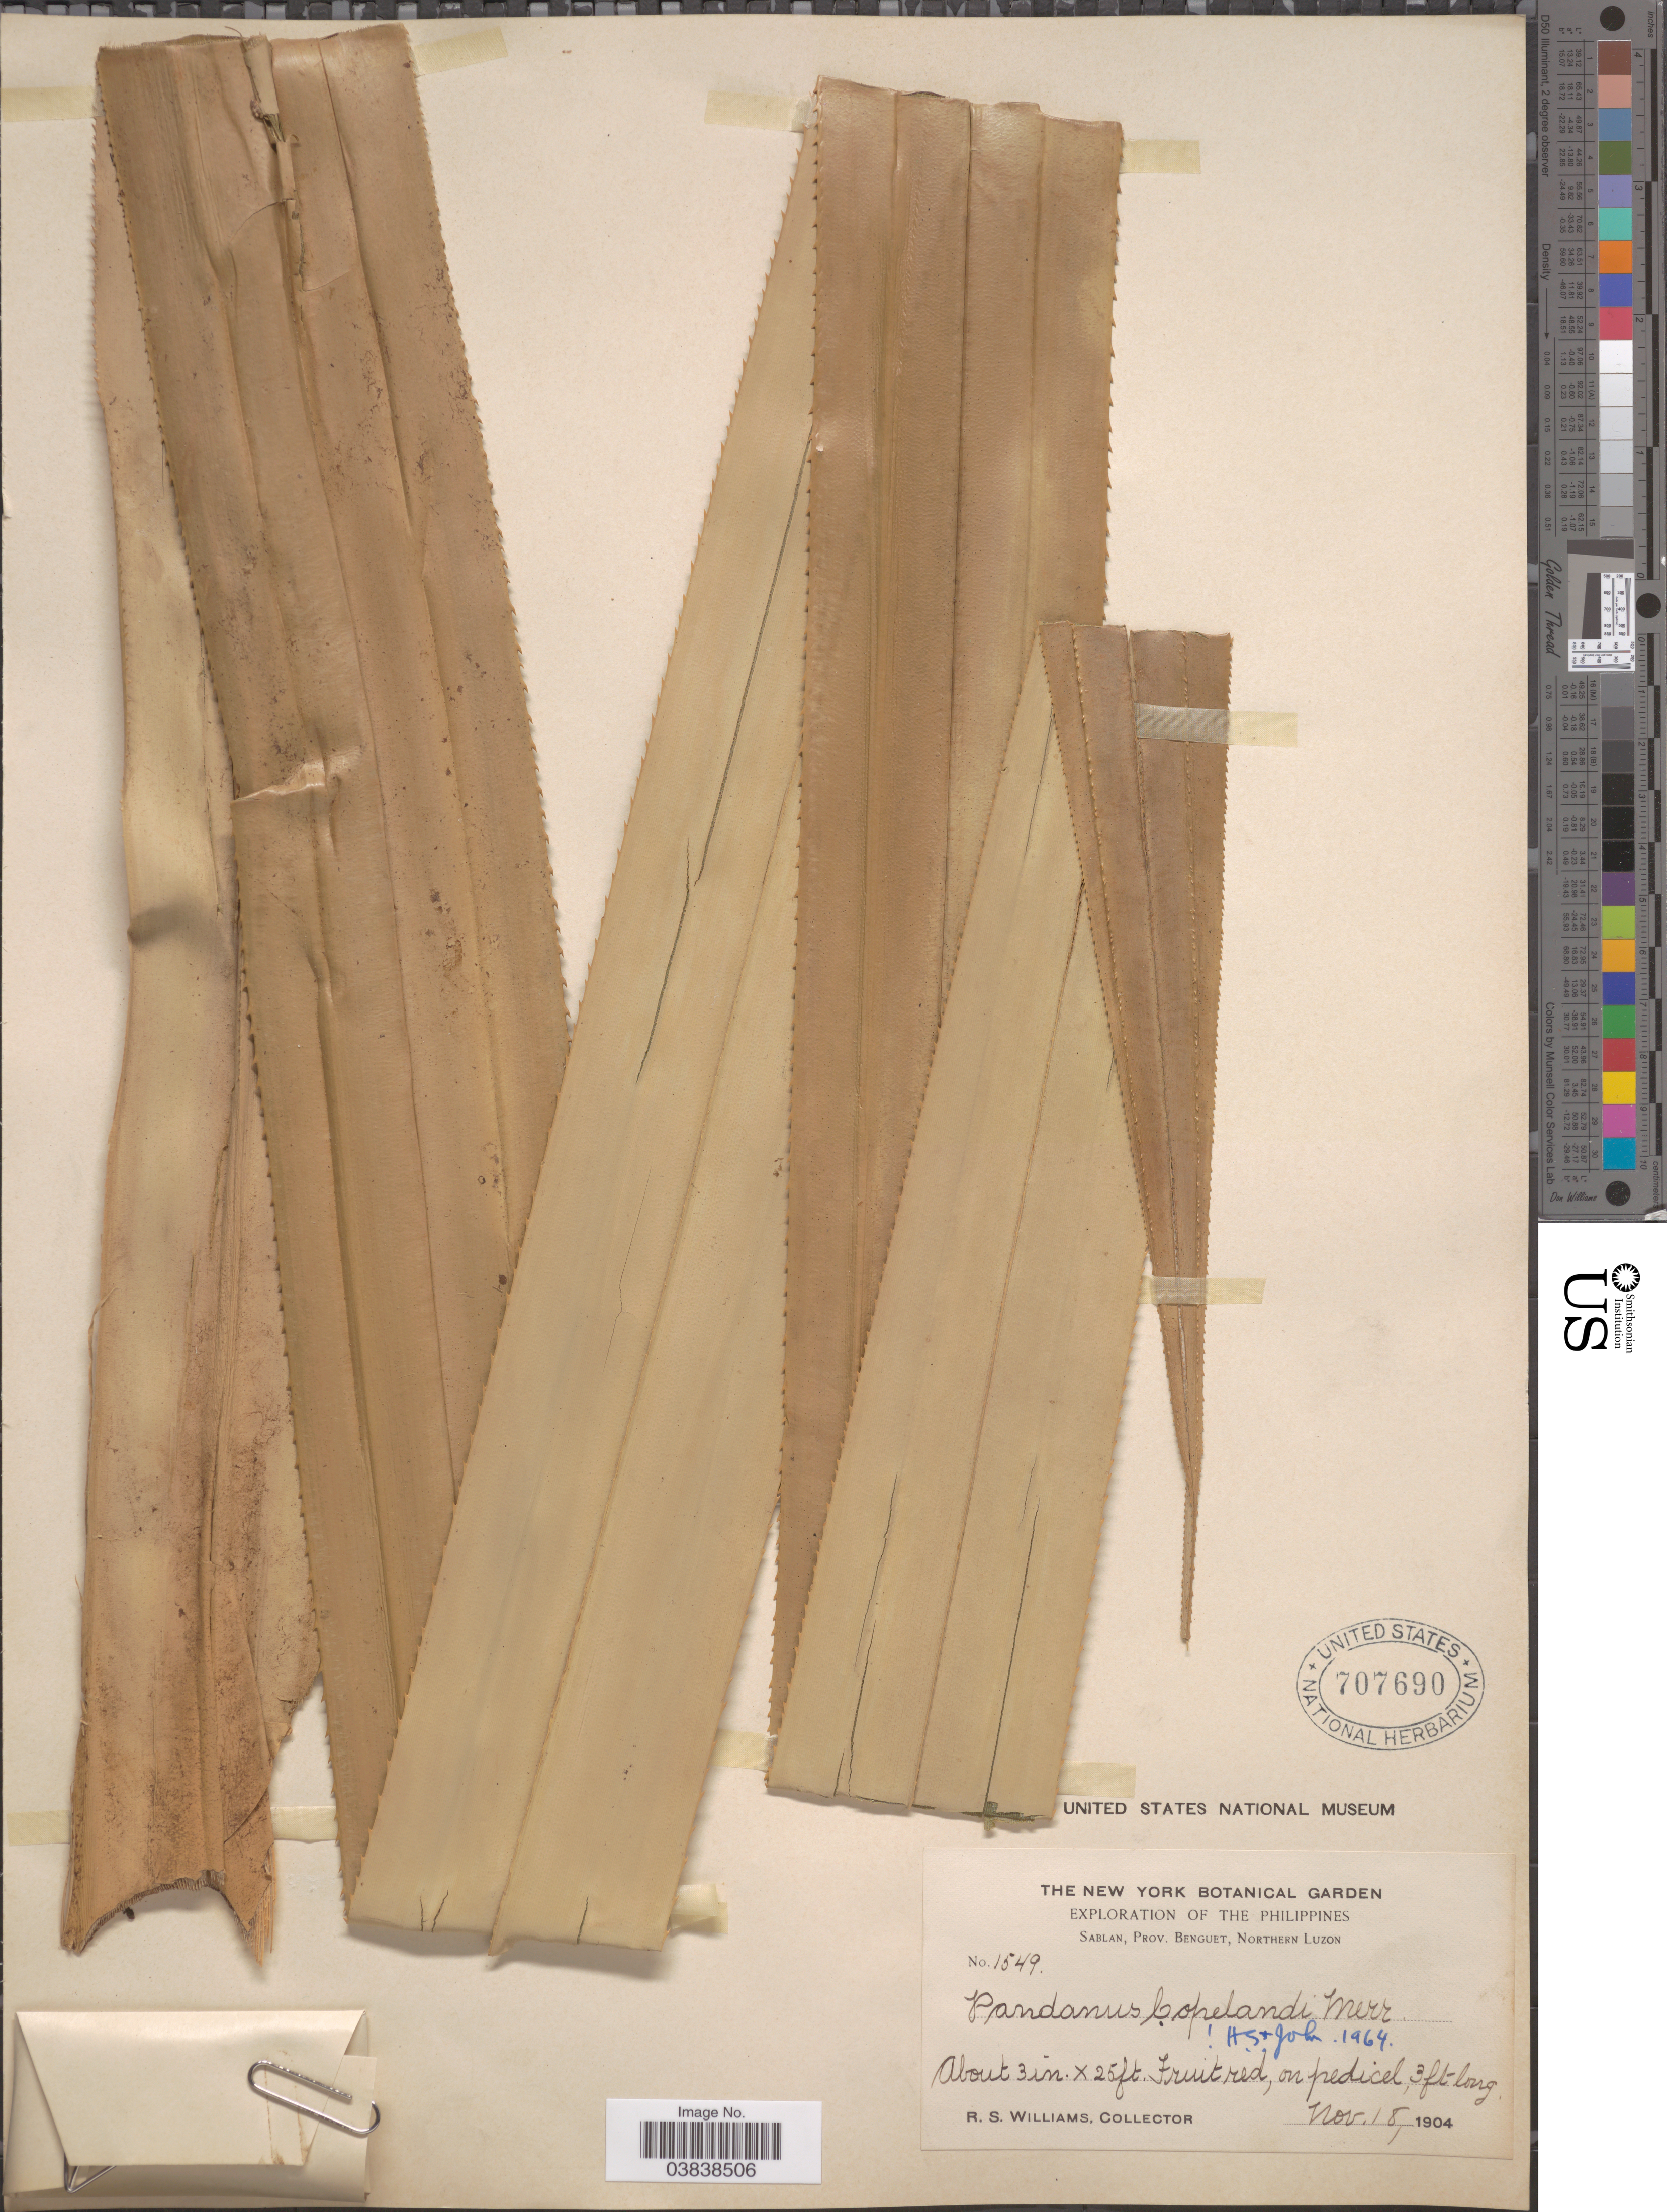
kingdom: Plantae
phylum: Tracheophyta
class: Liliopsida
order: Pandanales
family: Pandanaceae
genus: Pandanus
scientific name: Pandanus copelandii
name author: Merr.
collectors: R. S. Williams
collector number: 1549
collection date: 1904-11-18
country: Philippines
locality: Sablan, Prov. Benguet, Northern Luzon.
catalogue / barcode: US 707690